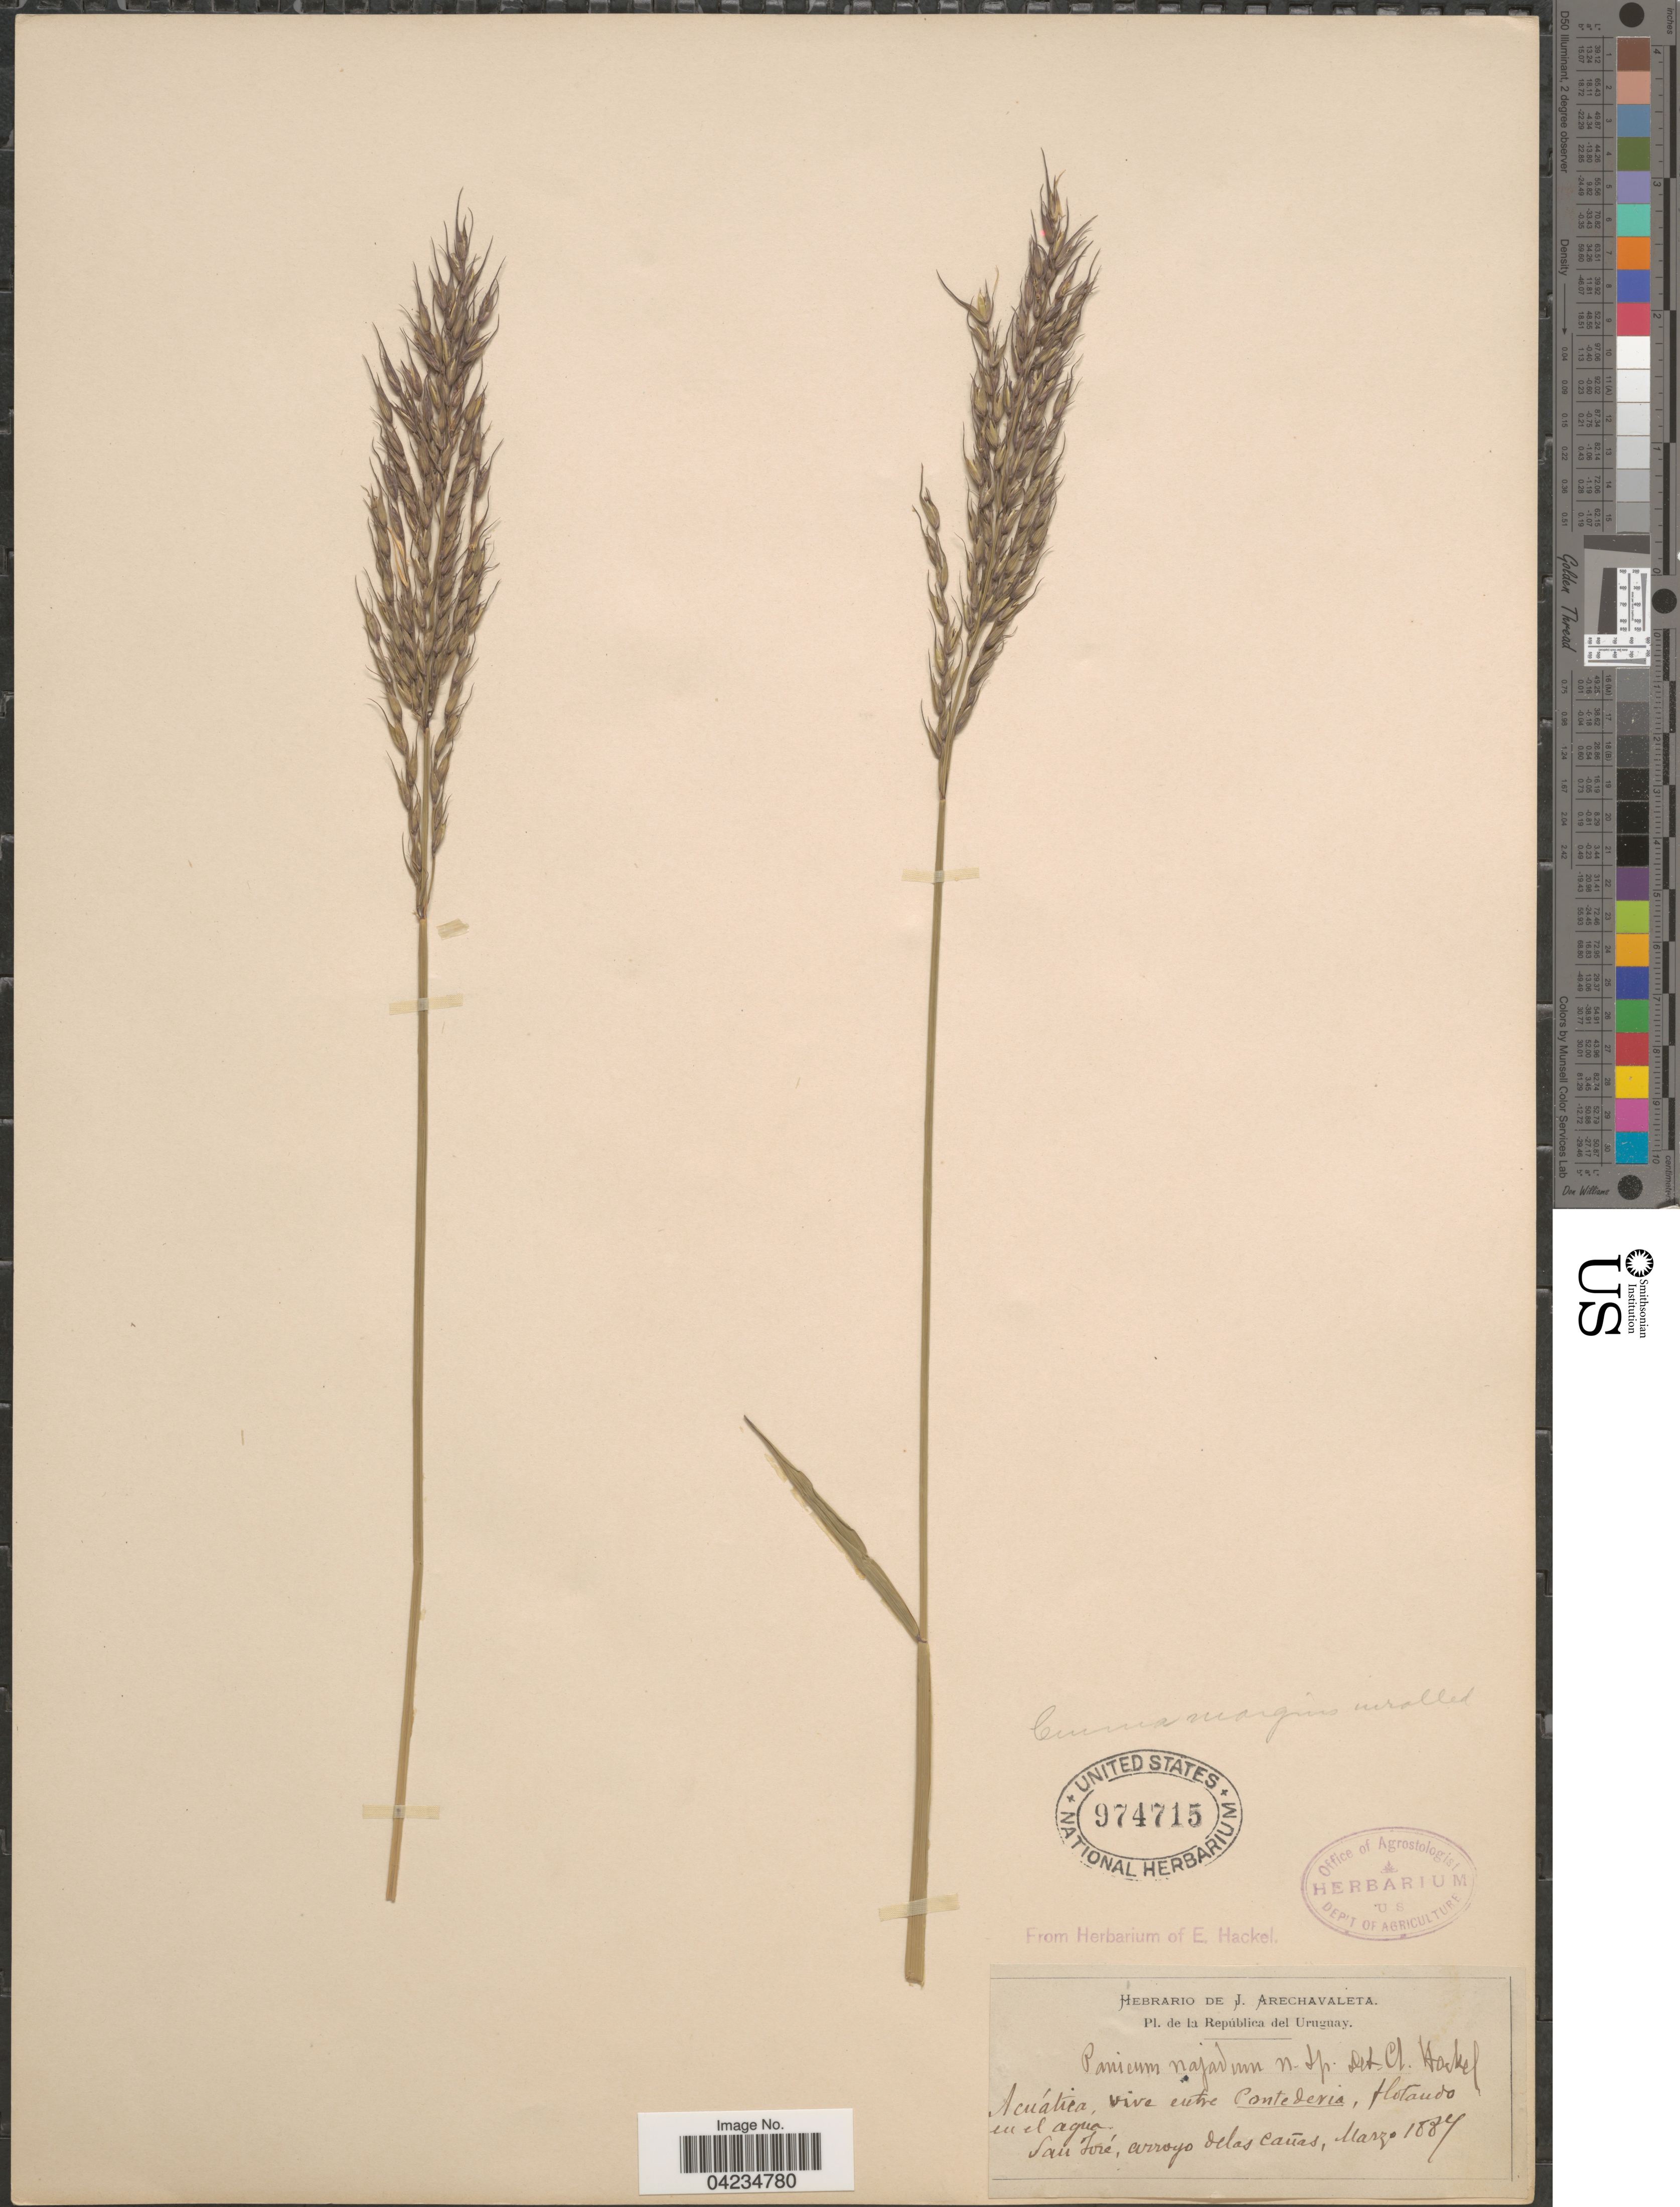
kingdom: Plantae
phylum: Tracheophyta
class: Liliopsida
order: Poales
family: Poaceae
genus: Oplismenopsis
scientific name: Oplismenopsis najada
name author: (Hack. & Arechav.) Parodi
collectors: ex herb. de J. Arechavaleta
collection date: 1887-03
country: Uruguay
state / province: San Jose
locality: Acuática, vive entre Pontederia, flotando en el agua. San José, arroyo delas Cañas.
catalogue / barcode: US 974715